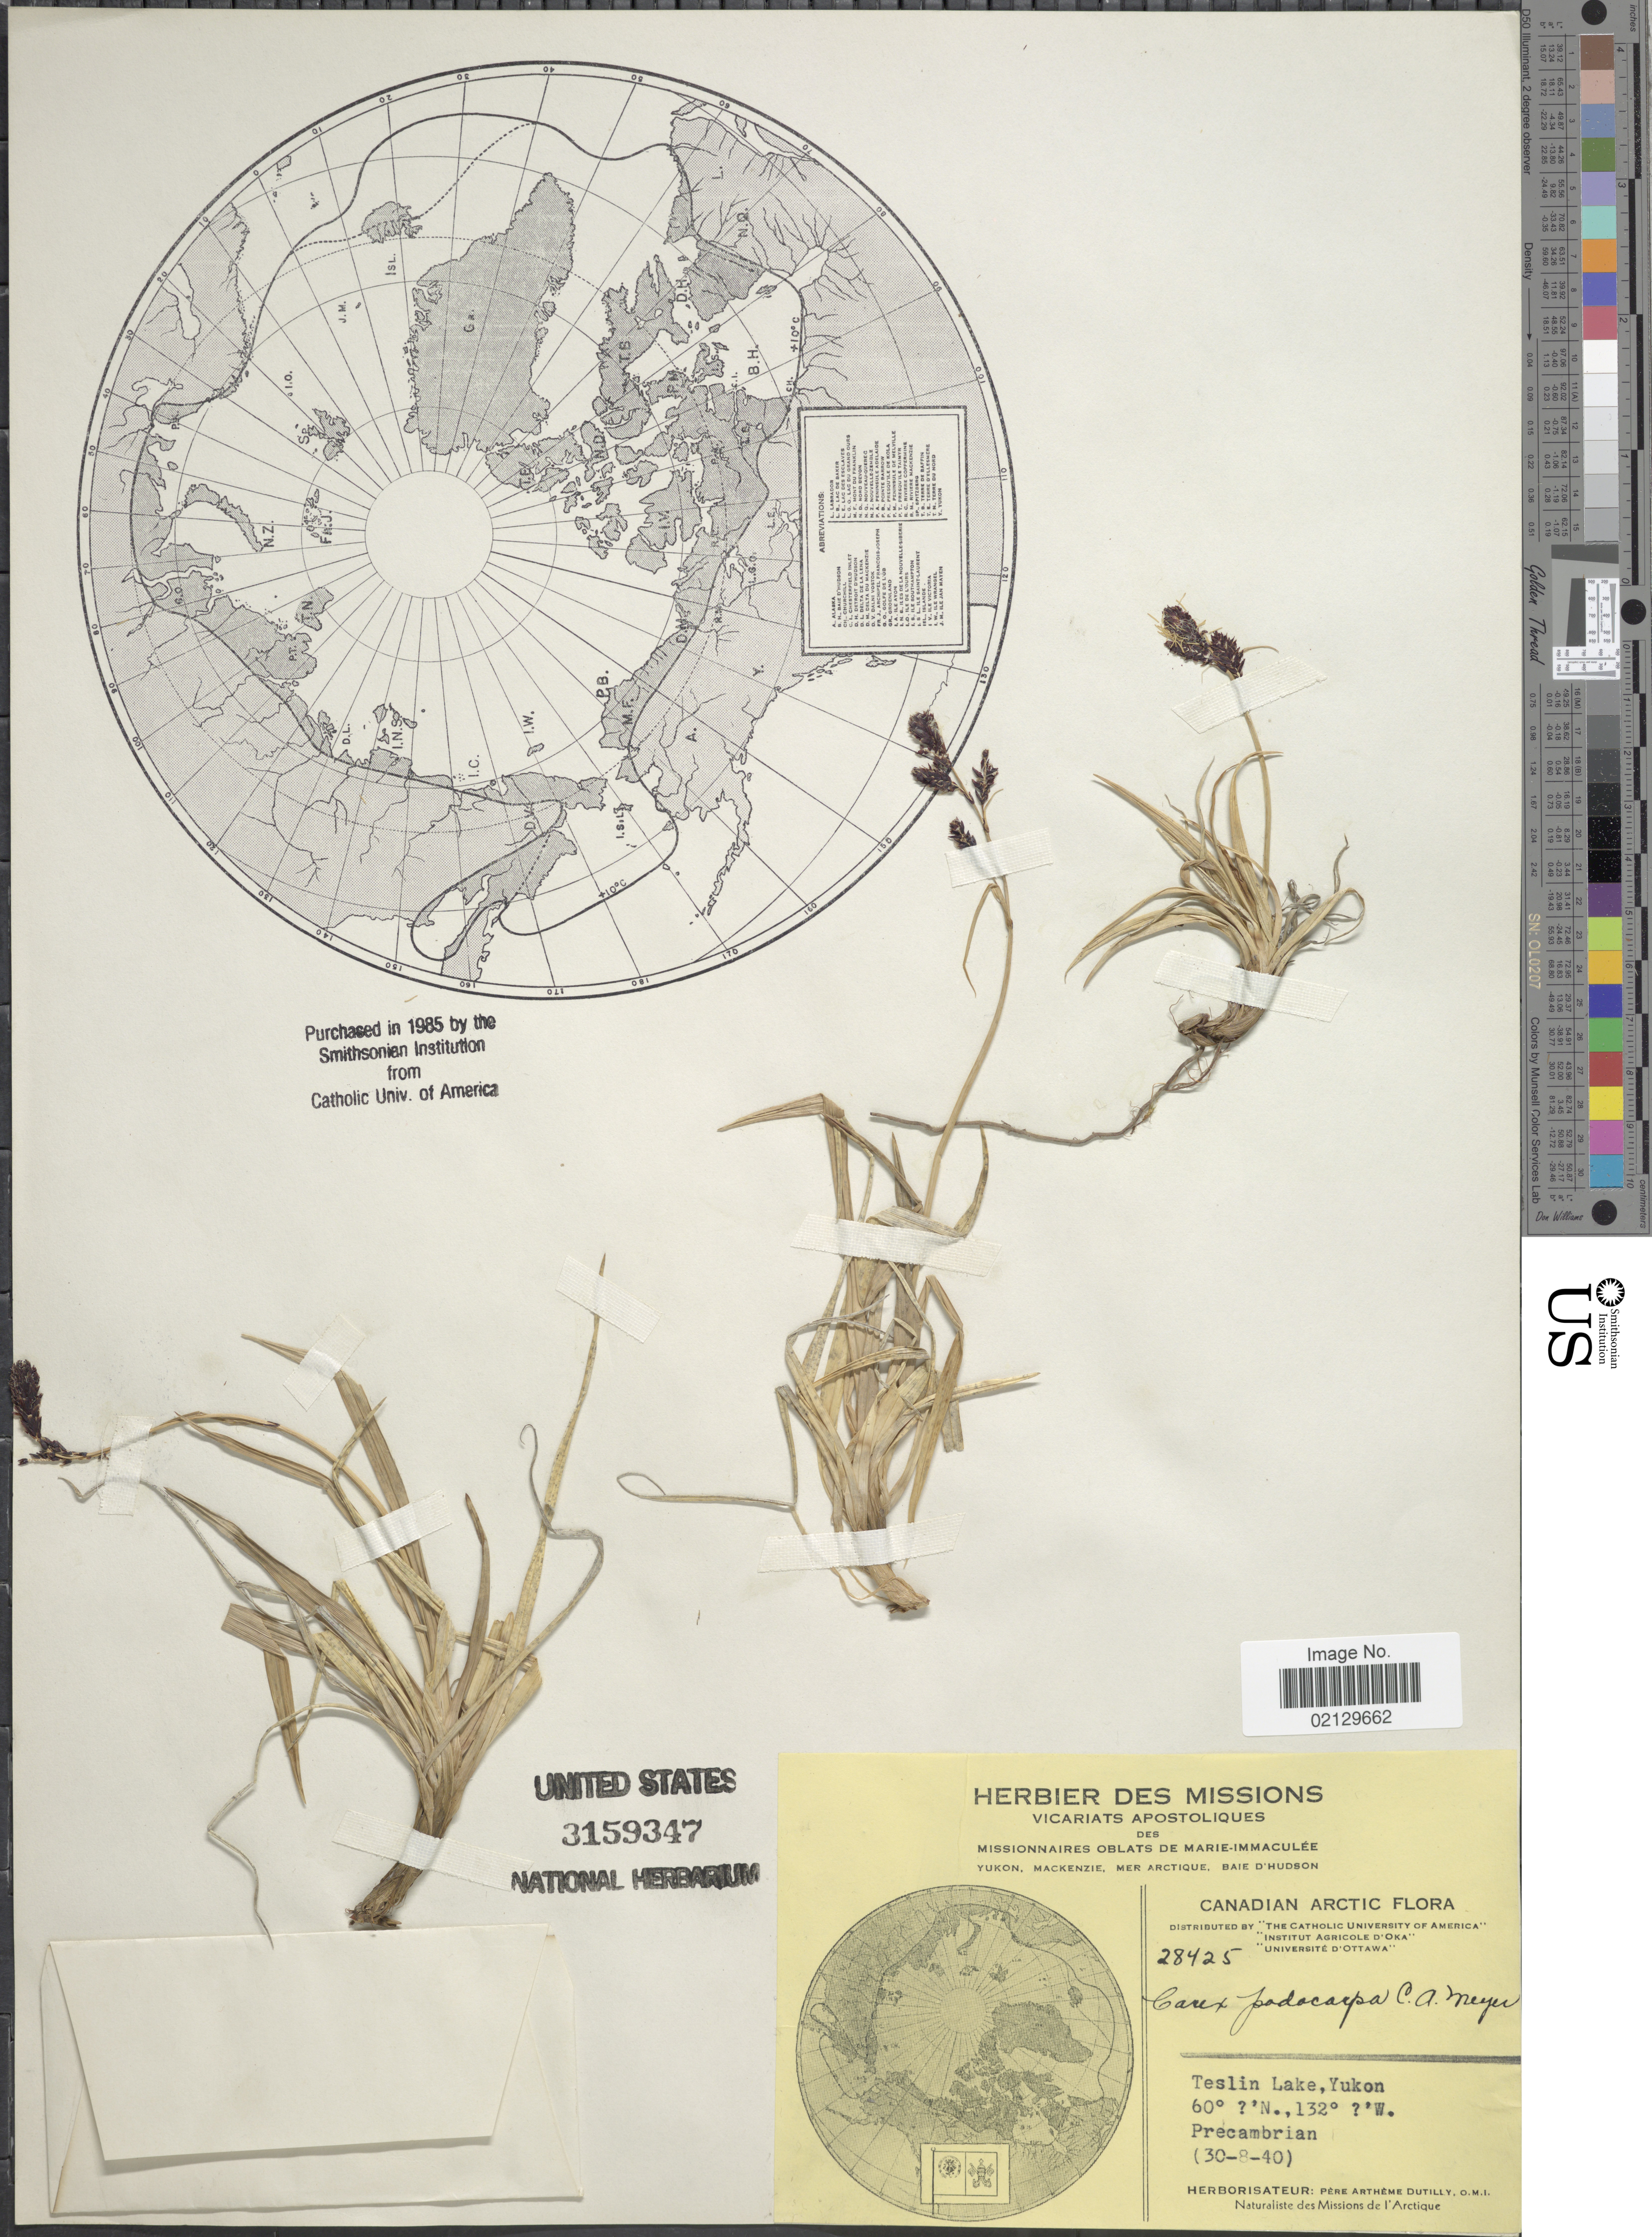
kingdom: Plantae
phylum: Tracheophyta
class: Liliopsida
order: Poales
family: Cyperaceae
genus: Carex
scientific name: Carex podocarpa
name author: R. Br.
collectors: A. Dutilly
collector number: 28425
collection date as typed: Transcribed d/m/y: 30/8/40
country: Canada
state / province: Yukon Territory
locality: Canadian Arctic. Teslin Lake, Yukon. Precambrian.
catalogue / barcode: US 3159347